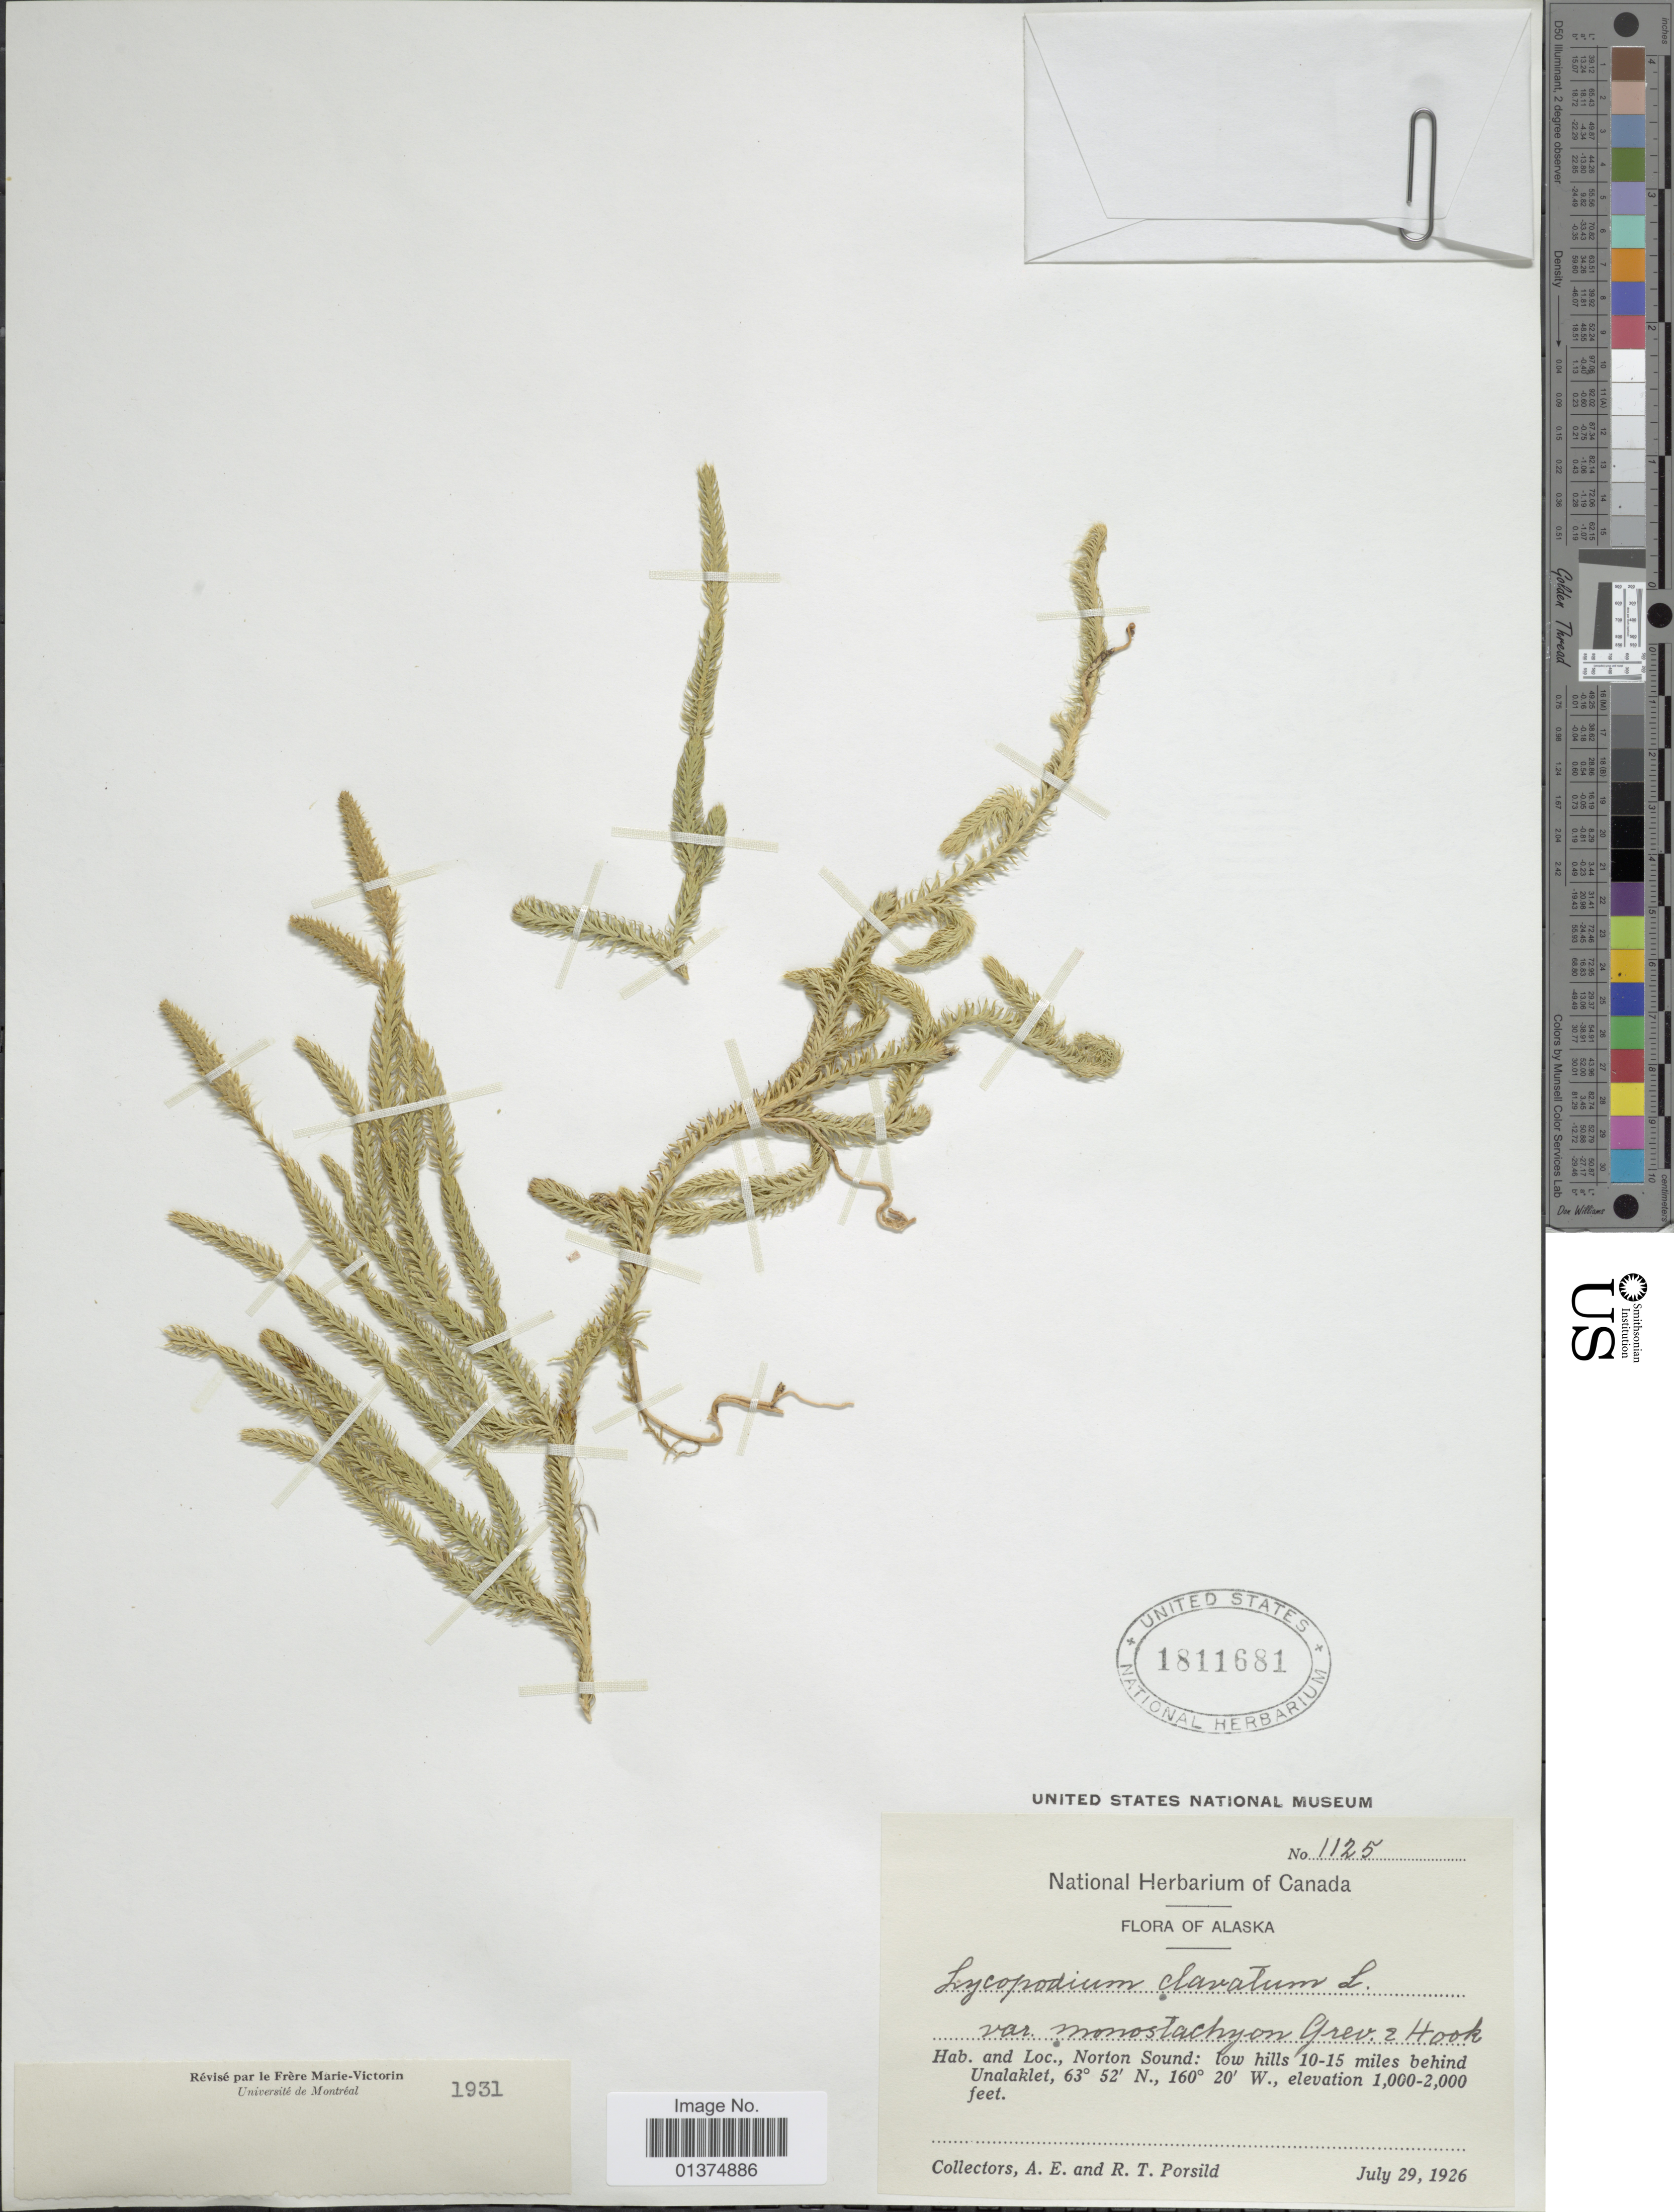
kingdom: Plantae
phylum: Tracheophyta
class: Lycopodiopsida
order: Lycopodiales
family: Lycopodiaceae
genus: Lycopodium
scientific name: Lycopodium lagopus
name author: Zinserl. ex Kuzen.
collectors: A. E. Porsild & R. T. Porsild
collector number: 1125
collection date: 1926-07-29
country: United States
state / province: Alaska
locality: Norton Sound: low hills 10-15 behind Unalaklet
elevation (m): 305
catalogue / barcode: US 1811681